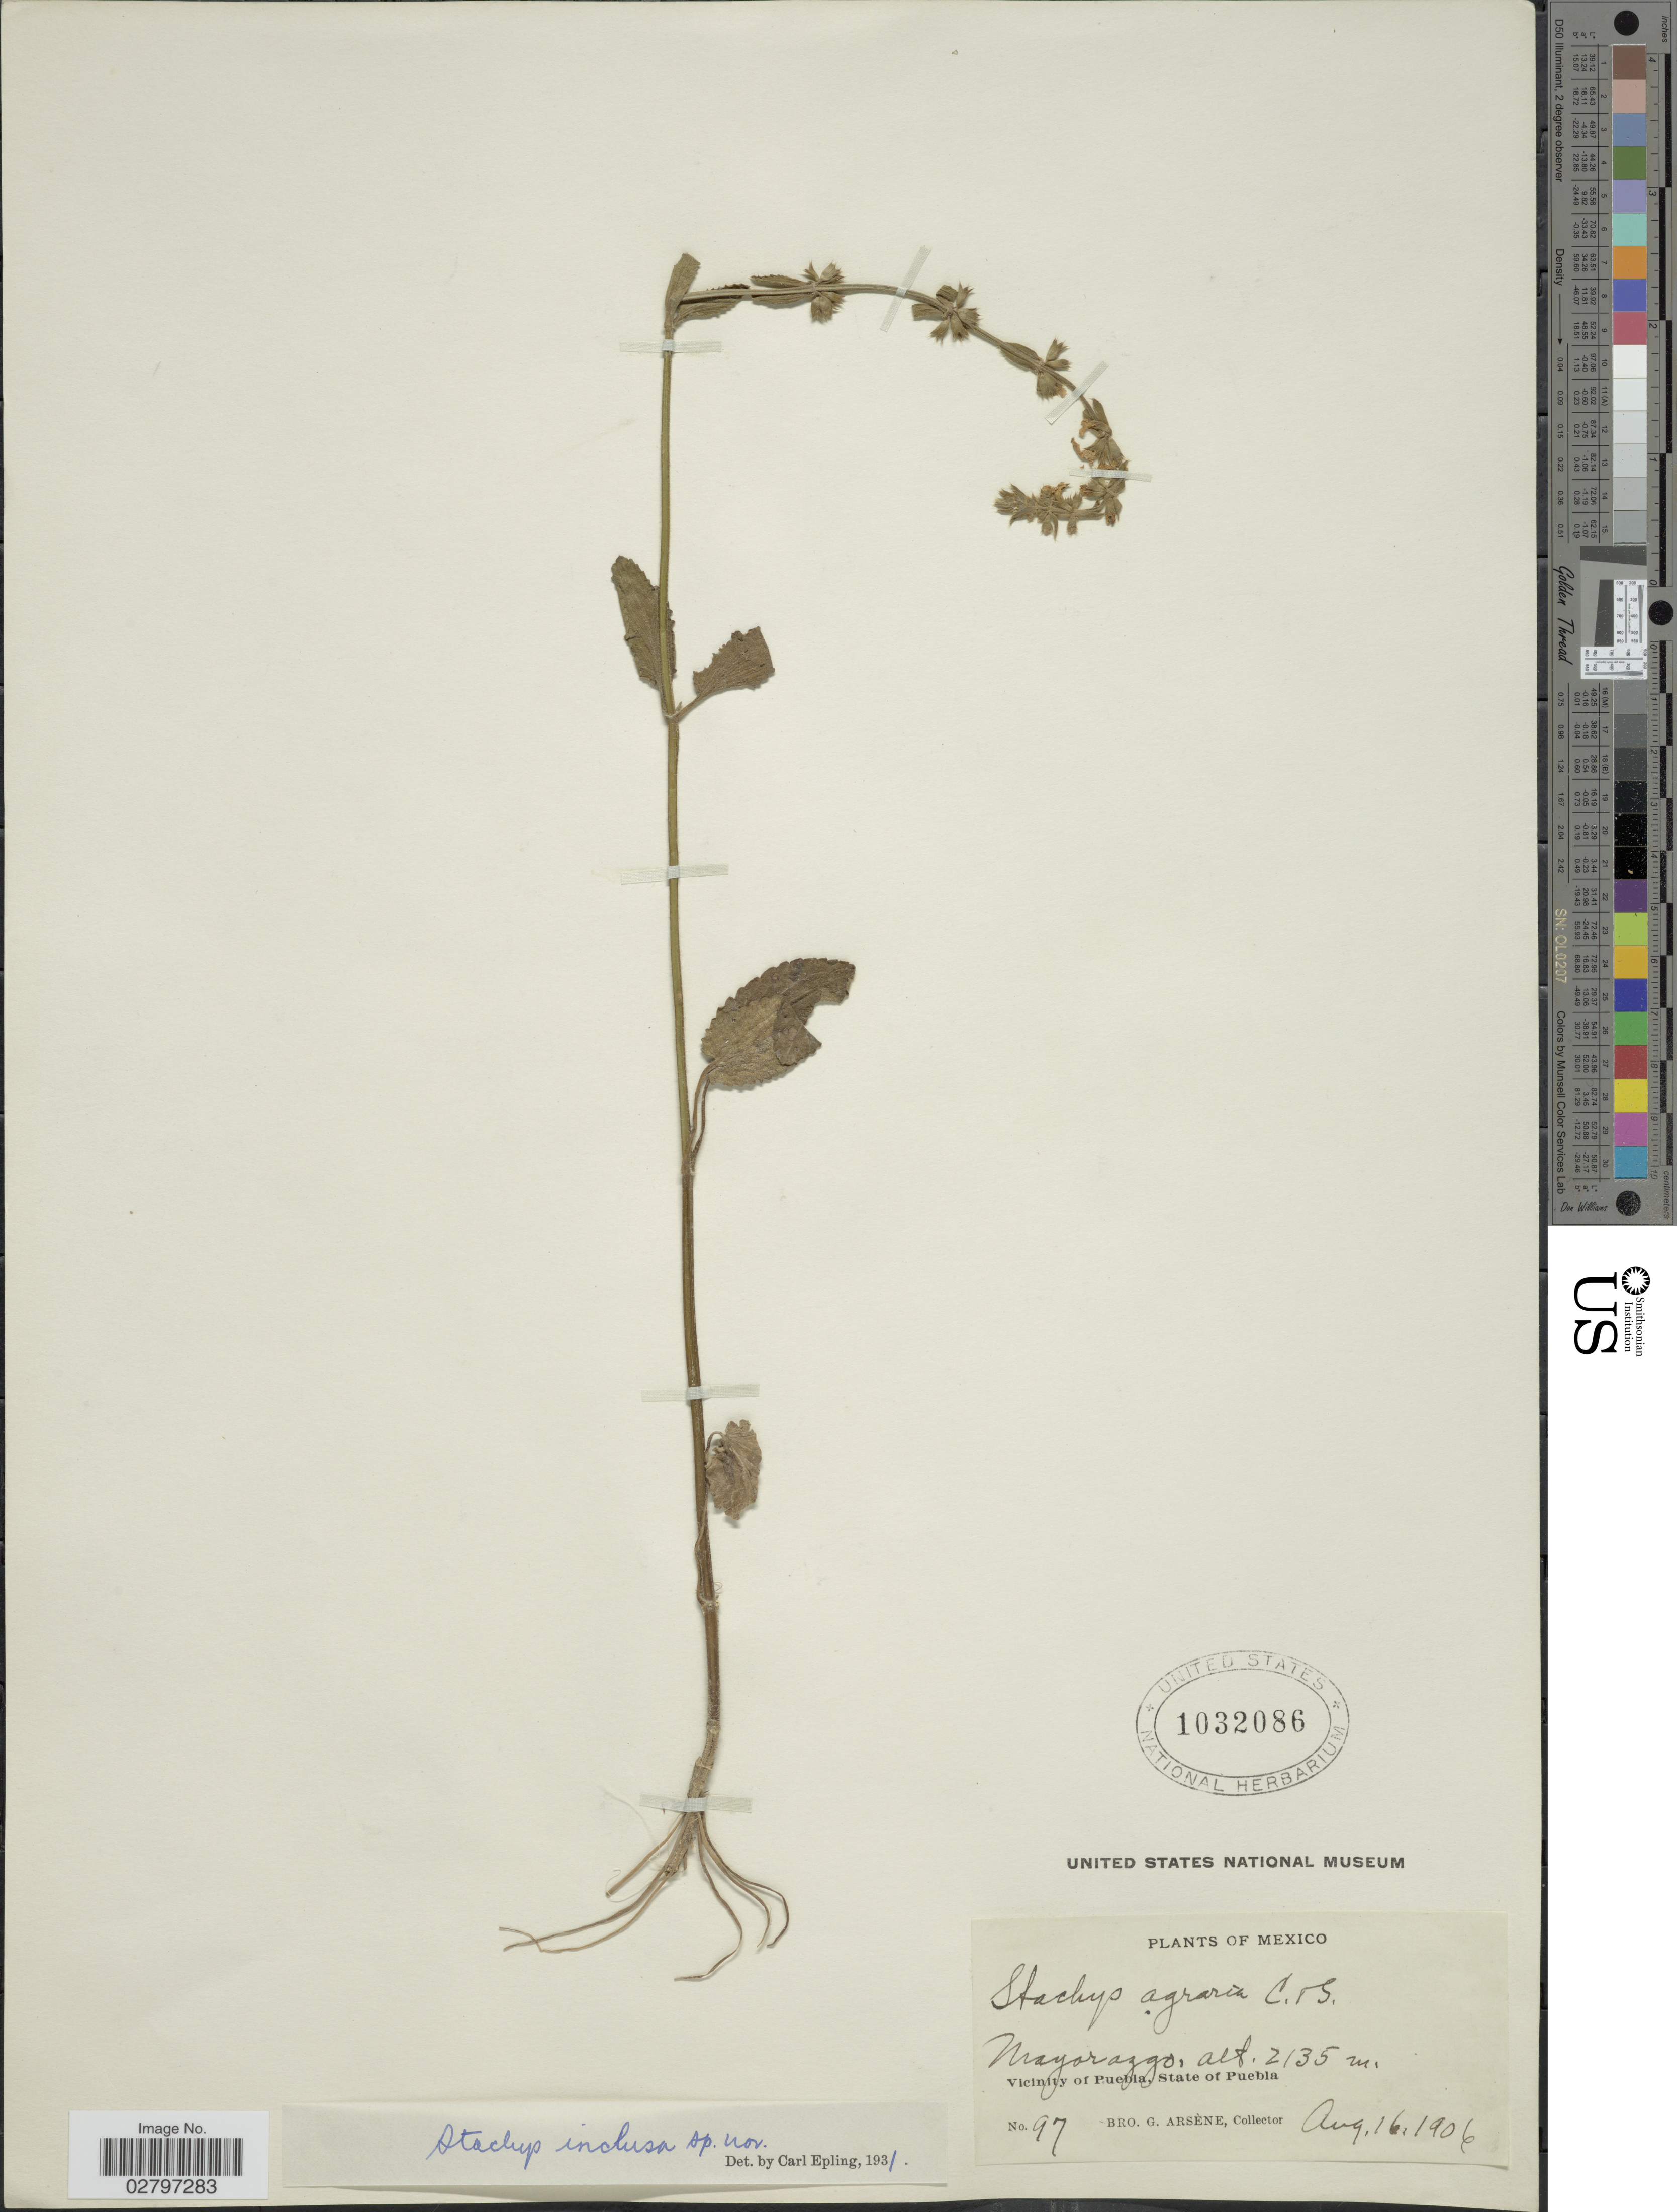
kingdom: Plantae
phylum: Tracheophyta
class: Magnoliopsida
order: Lamiales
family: Lamiaceae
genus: Stachys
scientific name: Stachys inclusa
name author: Epling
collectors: Bro. G. Arsène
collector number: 97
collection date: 1906-08-16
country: Mexico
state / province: Puebla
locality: Mayorazgo, Vicinity of Puebla.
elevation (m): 2135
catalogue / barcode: US 1032086